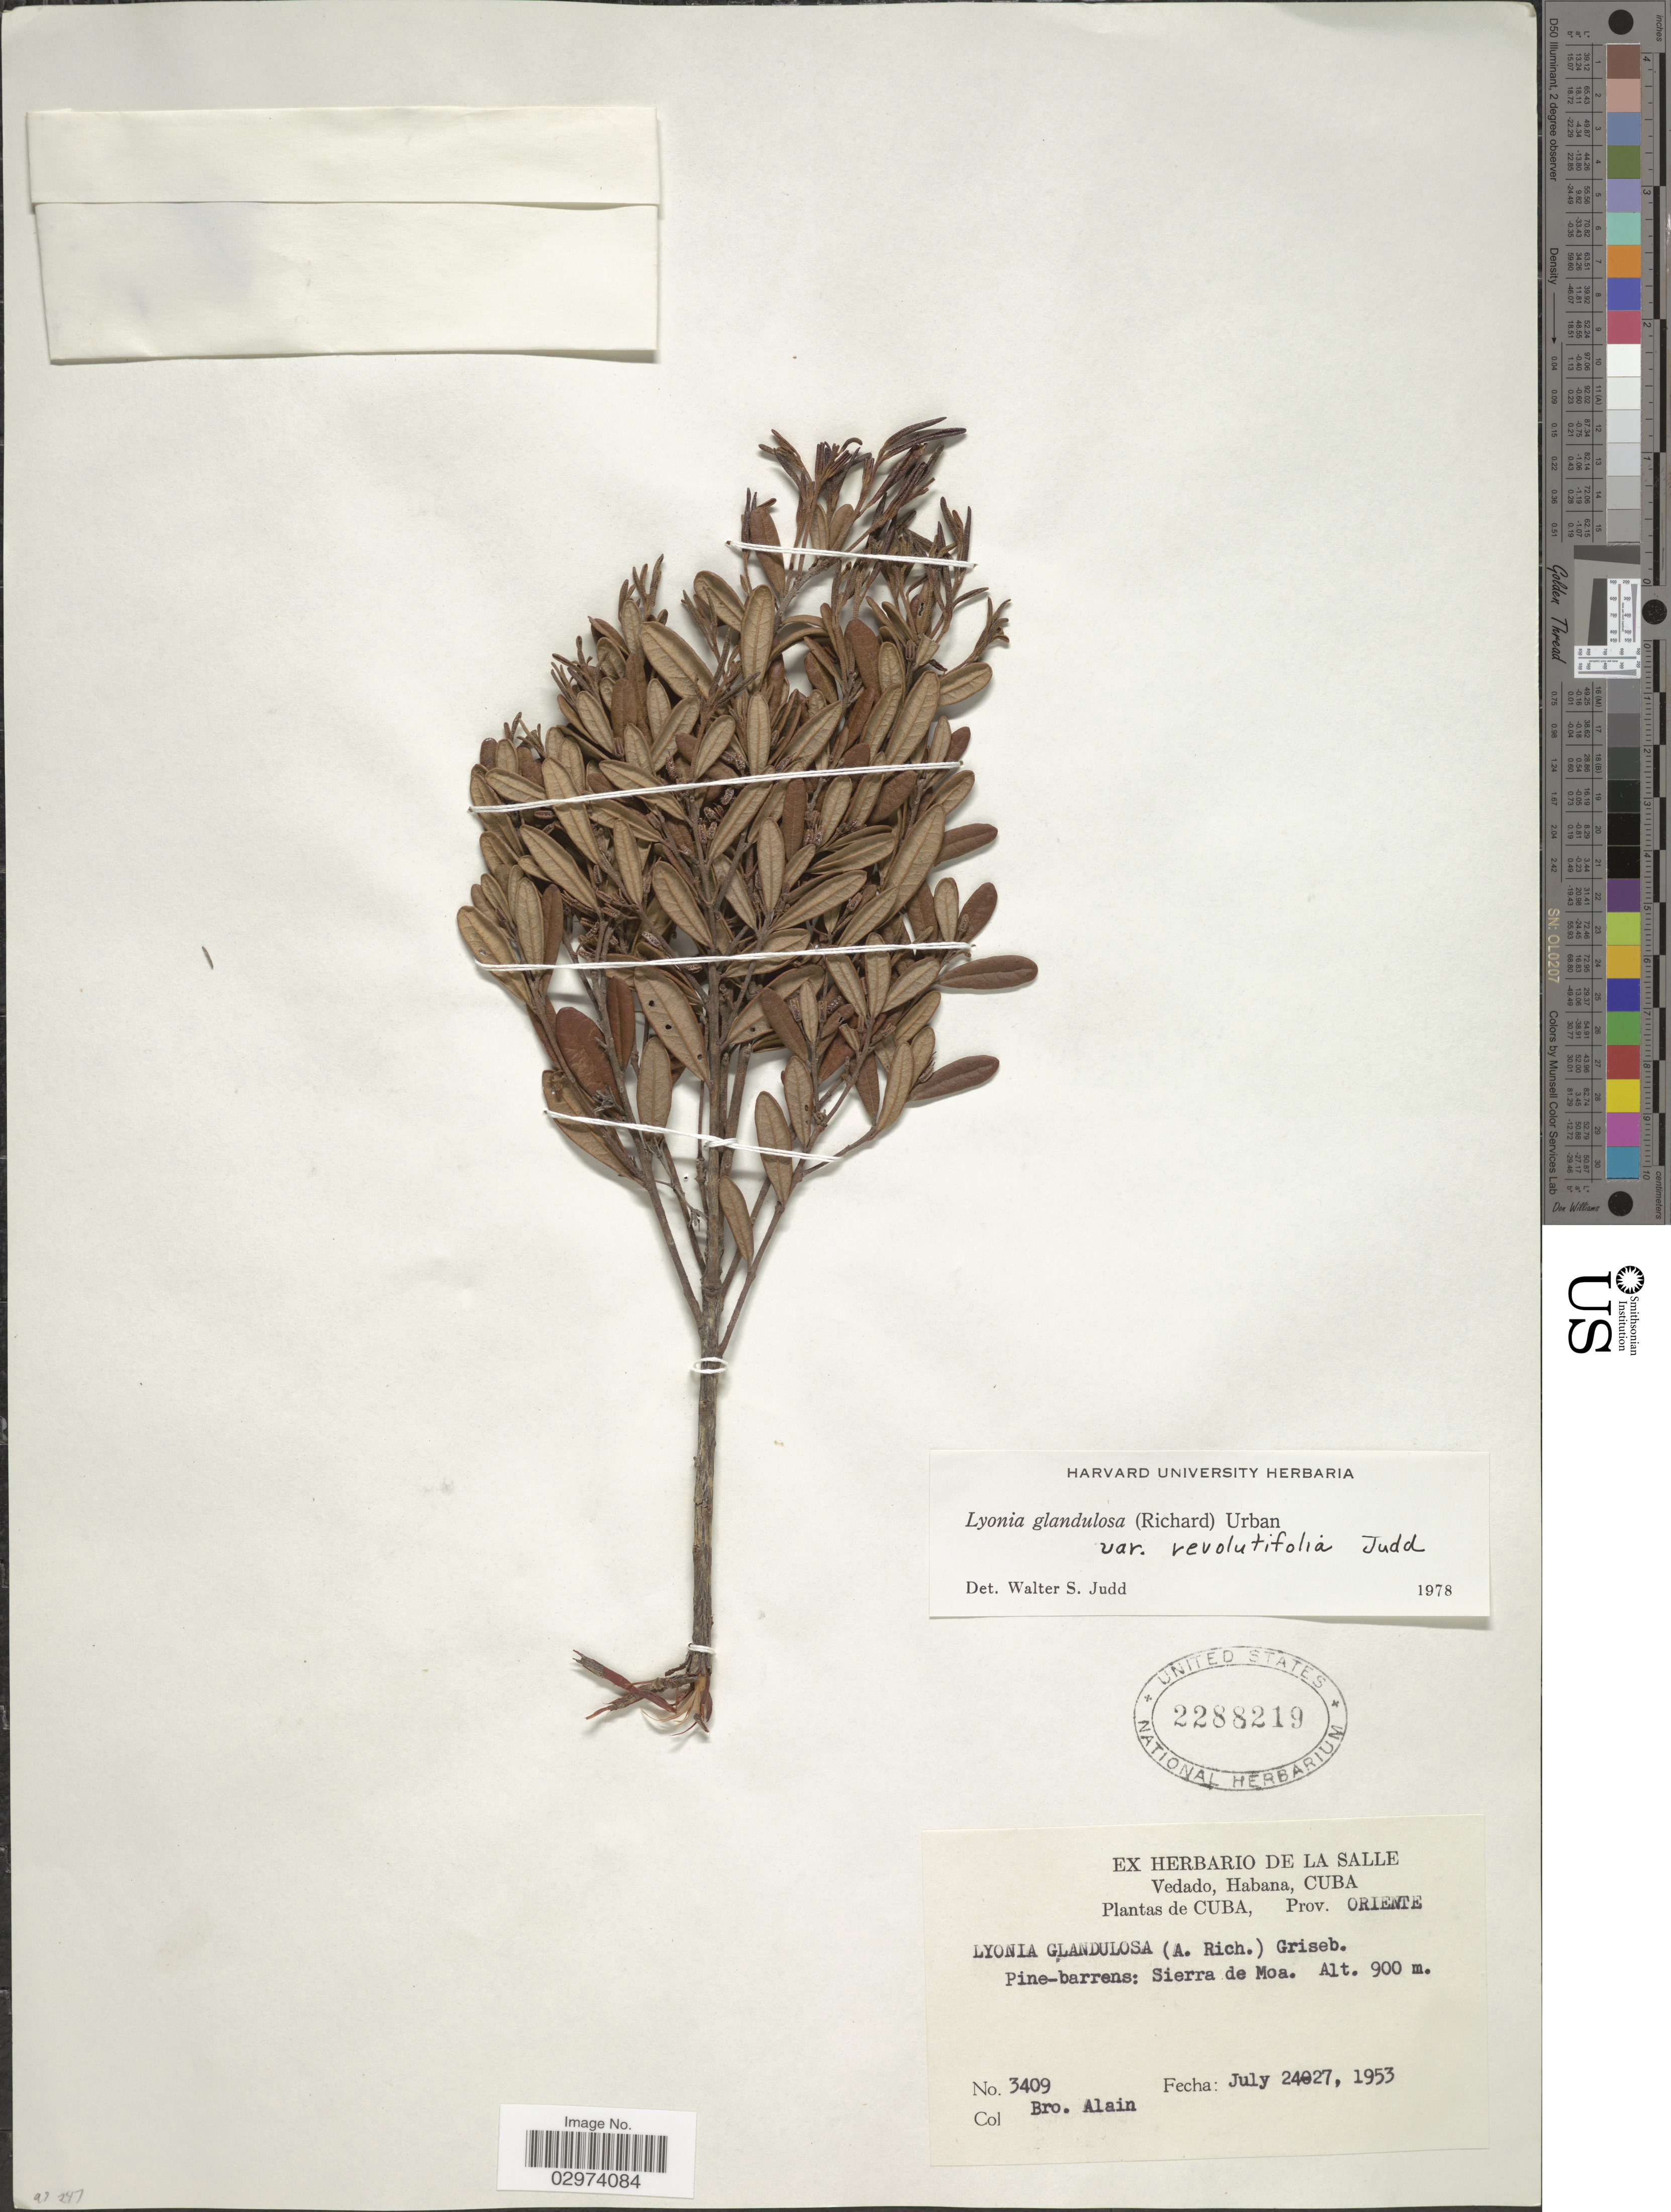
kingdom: Plantae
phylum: Tracheophyta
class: Magnoliopsida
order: Ericales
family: Ericaceae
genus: Lyonia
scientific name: Lyonia glandulosa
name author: (A. Rich.) Griseb.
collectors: A. H. Liogier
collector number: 3409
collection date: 1953-07-24/1953-07-27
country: Cuba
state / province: Oriente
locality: Prov. Oriente. Pine-barrens: Sierra de Moa.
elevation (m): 900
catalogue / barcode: US 2288219